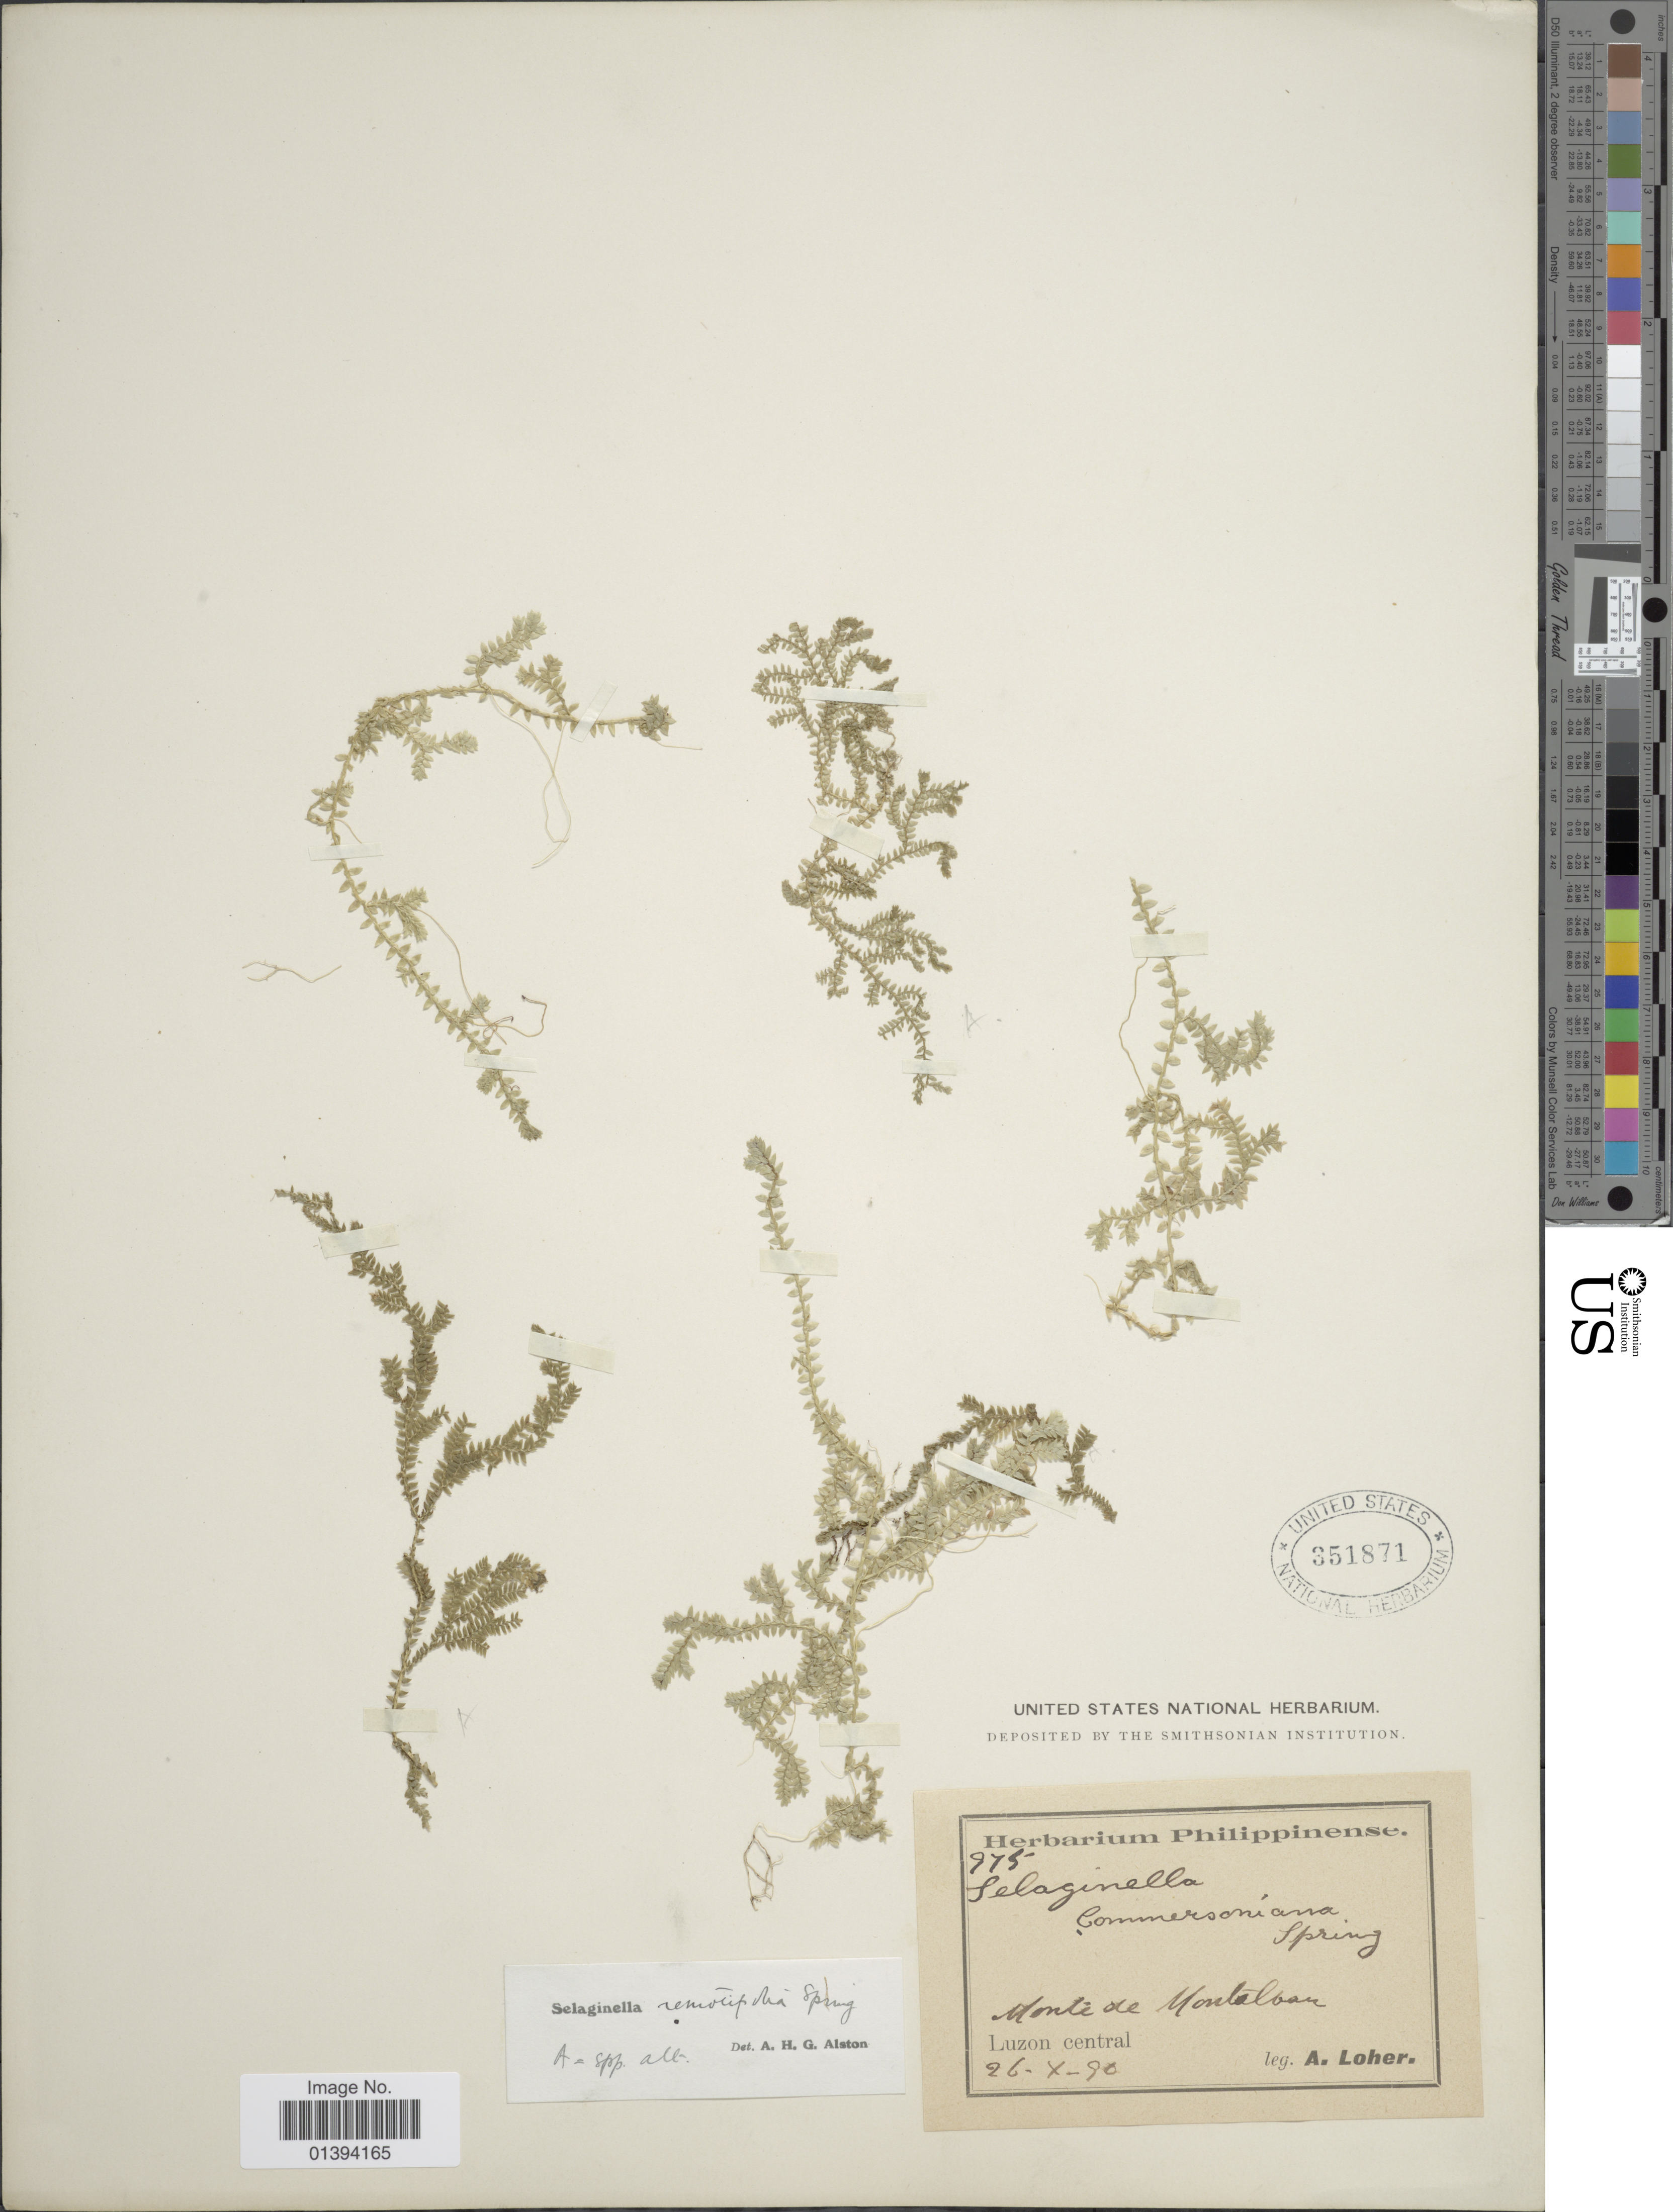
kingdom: Plantae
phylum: Tracheophyta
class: Lycopodiopsida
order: Selaginellales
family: Selaginellaceae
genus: Selaginella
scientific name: Selaginella remotifolia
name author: Spring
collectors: A. Loher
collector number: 975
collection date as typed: Transcribed d/m/y: 26/10/90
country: Philippines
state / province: Central Luzon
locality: Monte de Montalban, Luzon central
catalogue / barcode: US 351871